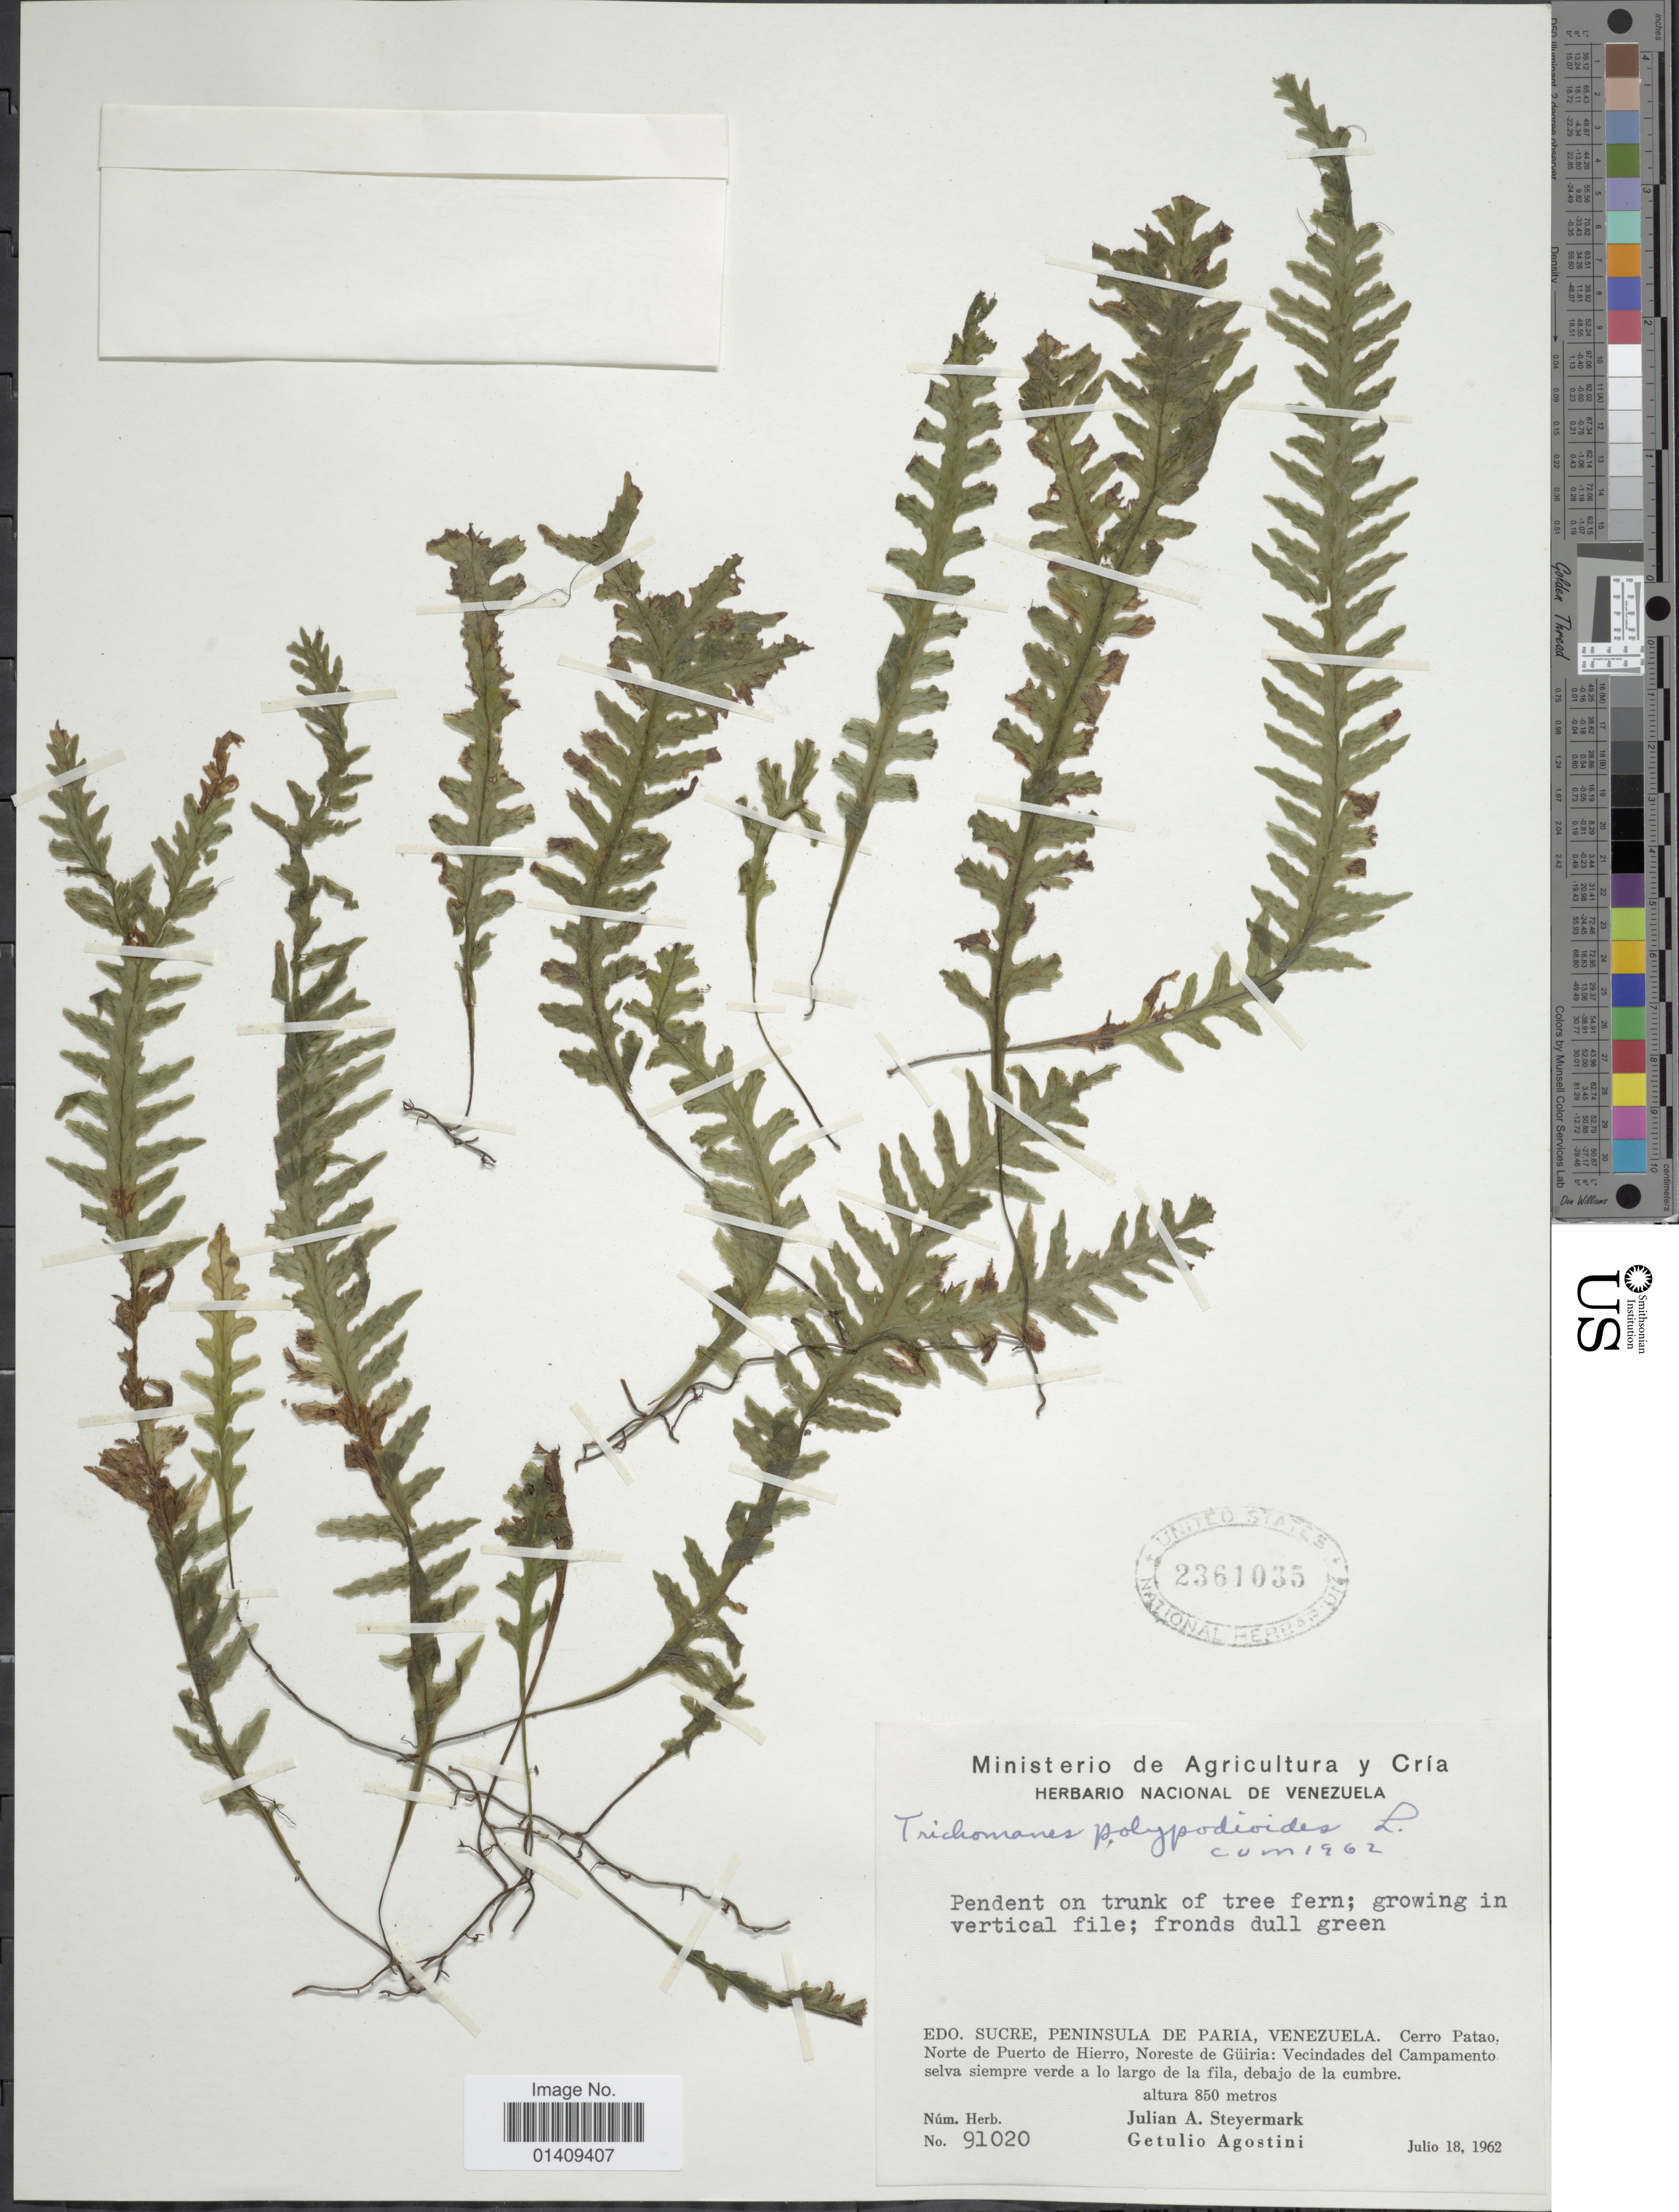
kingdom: Plantae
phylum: Tracheophyta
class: Polypodiopsida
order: Hymenophyllales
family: Hymenophyllaceae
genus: Trichomanes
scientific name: Trichomanes polypodioides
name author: L.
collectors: J. Steyermark & G. Agostini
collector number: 91020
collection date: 1962-07-18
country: Venezuela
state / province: Sucre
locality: Edo. Sucre, Peninsula de Paria Venezuela. Cerro Patao norte de Puerte de Hierro noreste de Guiria: Vecindades del Campamento selva siempre verde a lo largo de la fila debajo de la cumbre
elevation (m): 850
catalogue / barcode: US 2361035